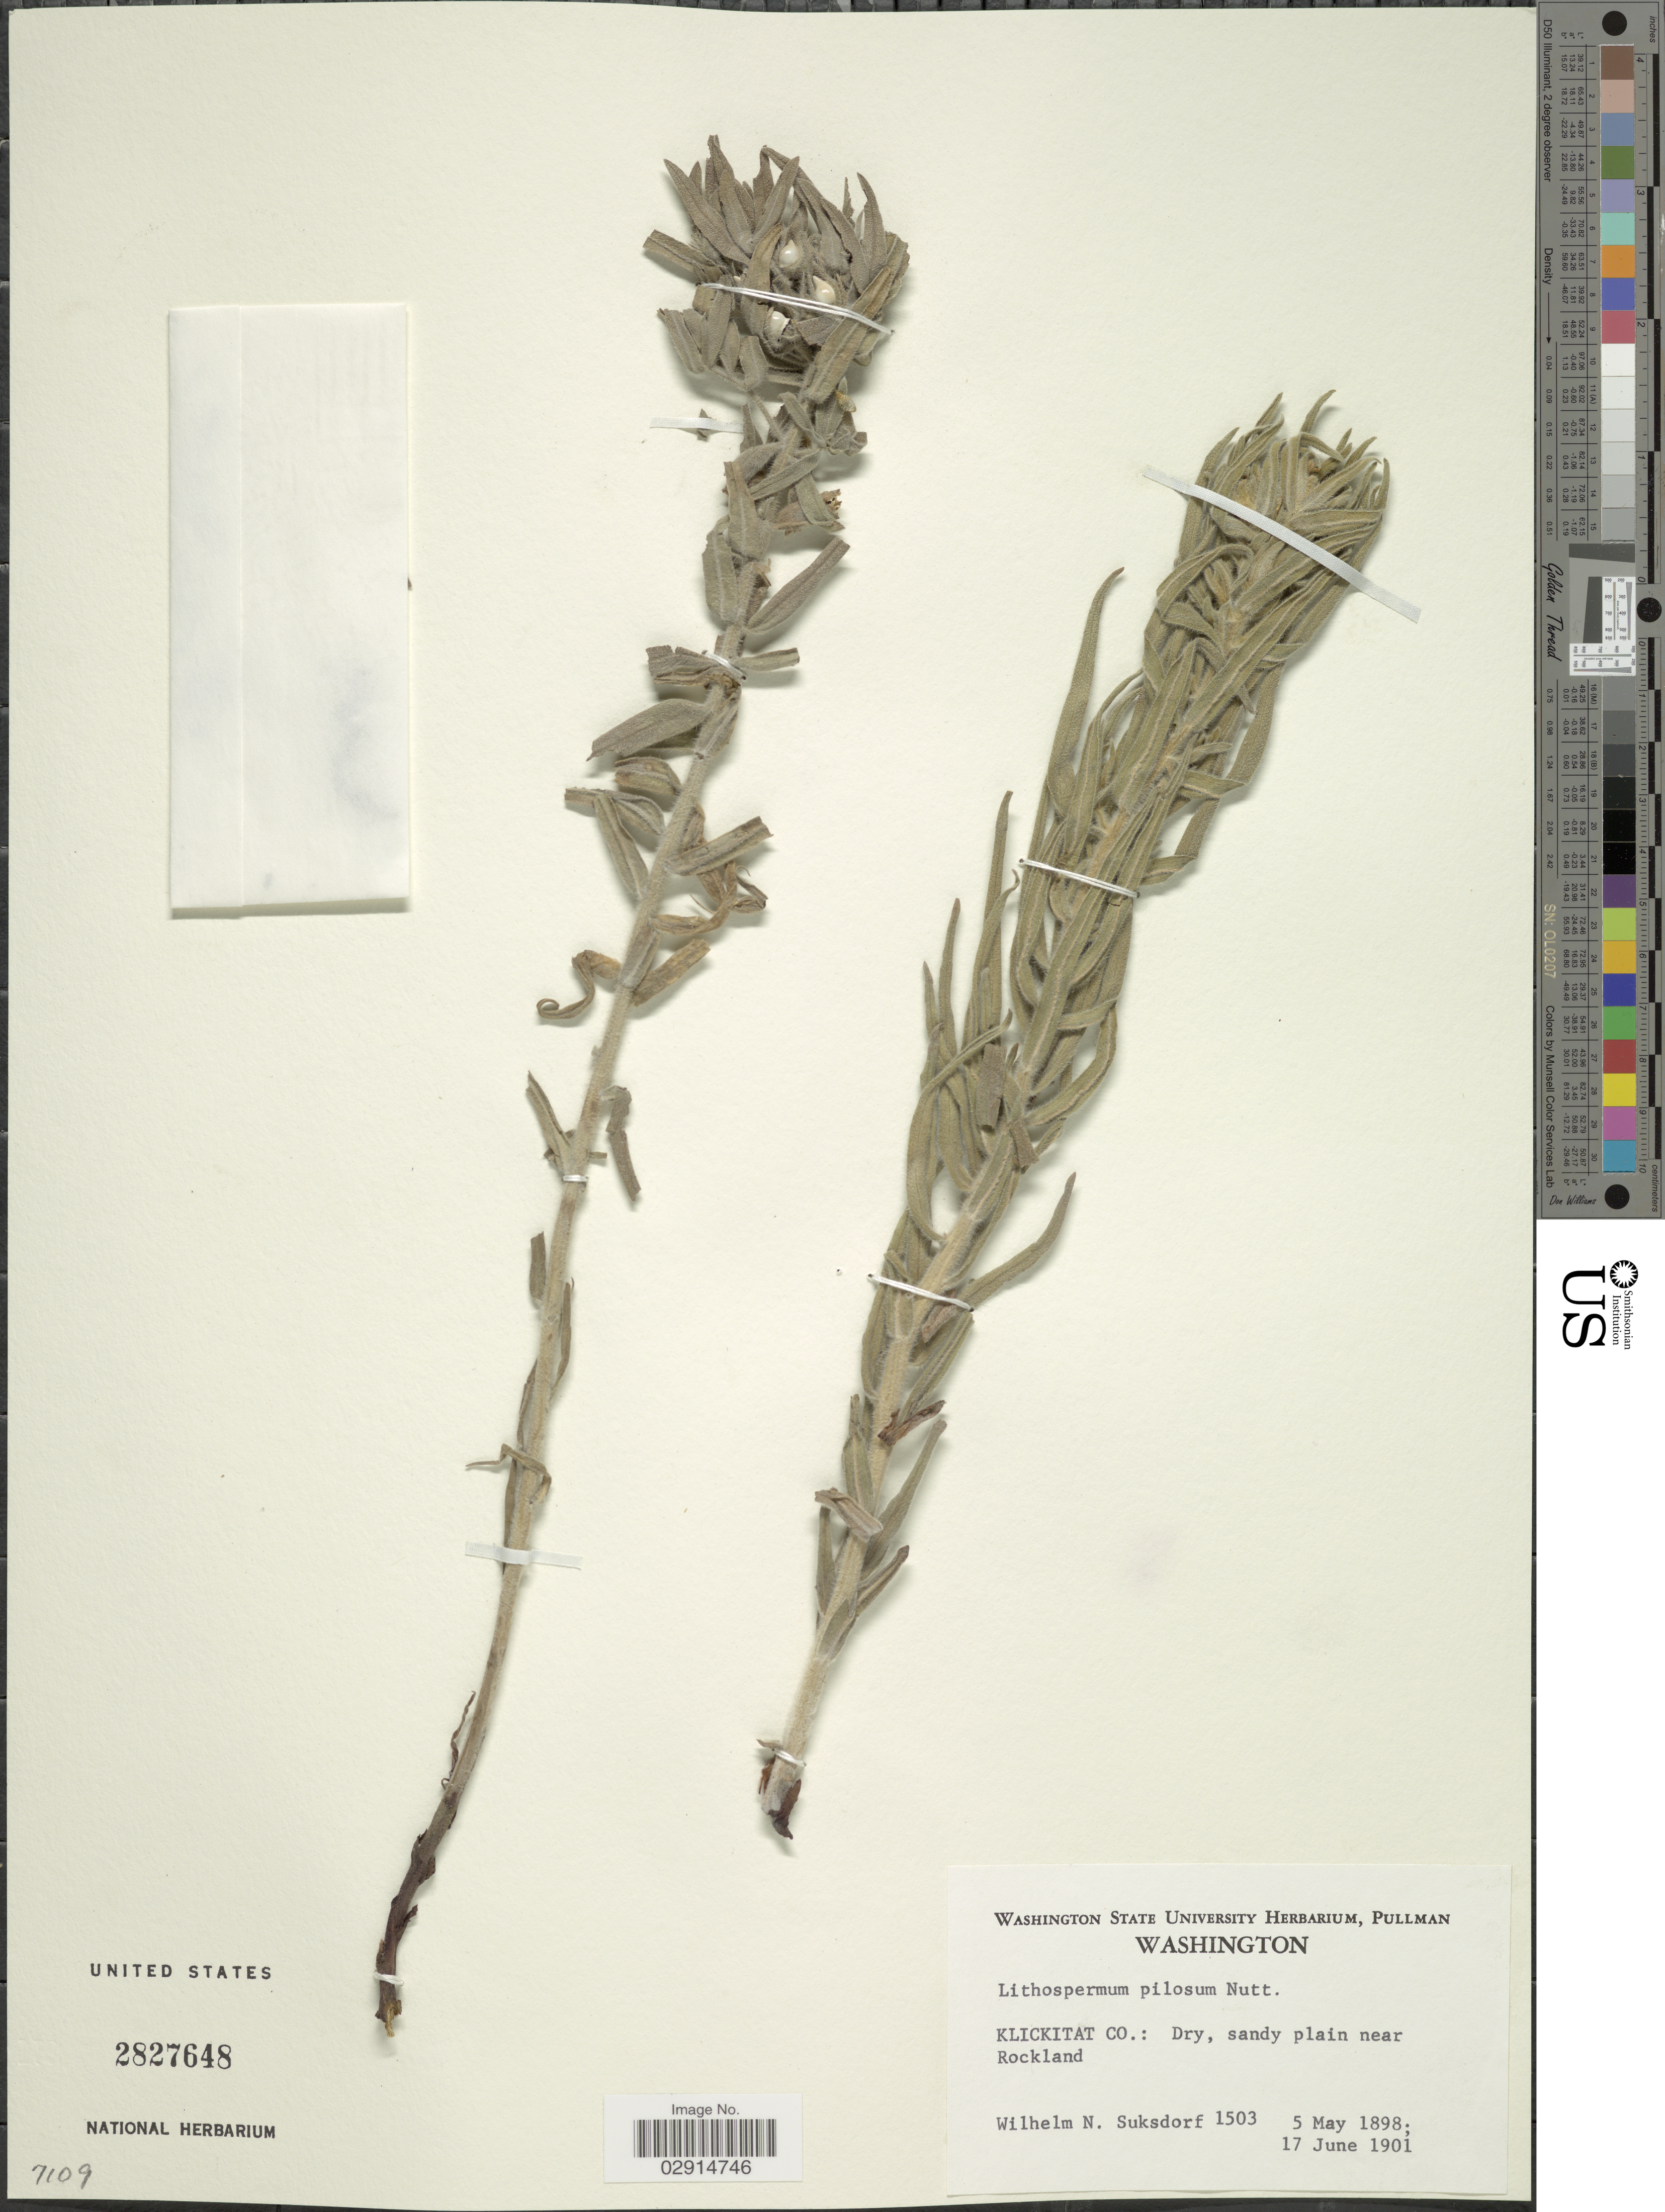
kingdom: Plantae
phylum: Tracheophyta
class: Magnoliopsida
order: Boraginales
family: Boraginaceae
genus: Lithospermum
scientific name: Lithospermum ruderale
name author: Douglas ex Lehm.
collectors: W. N. Suksdorf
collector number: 1503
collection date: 1898-05-05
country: United States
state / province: Washington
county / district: Klickitat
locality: Klickitat Co., Dry, sandy plain near Rockland.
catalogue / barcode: US 2827648